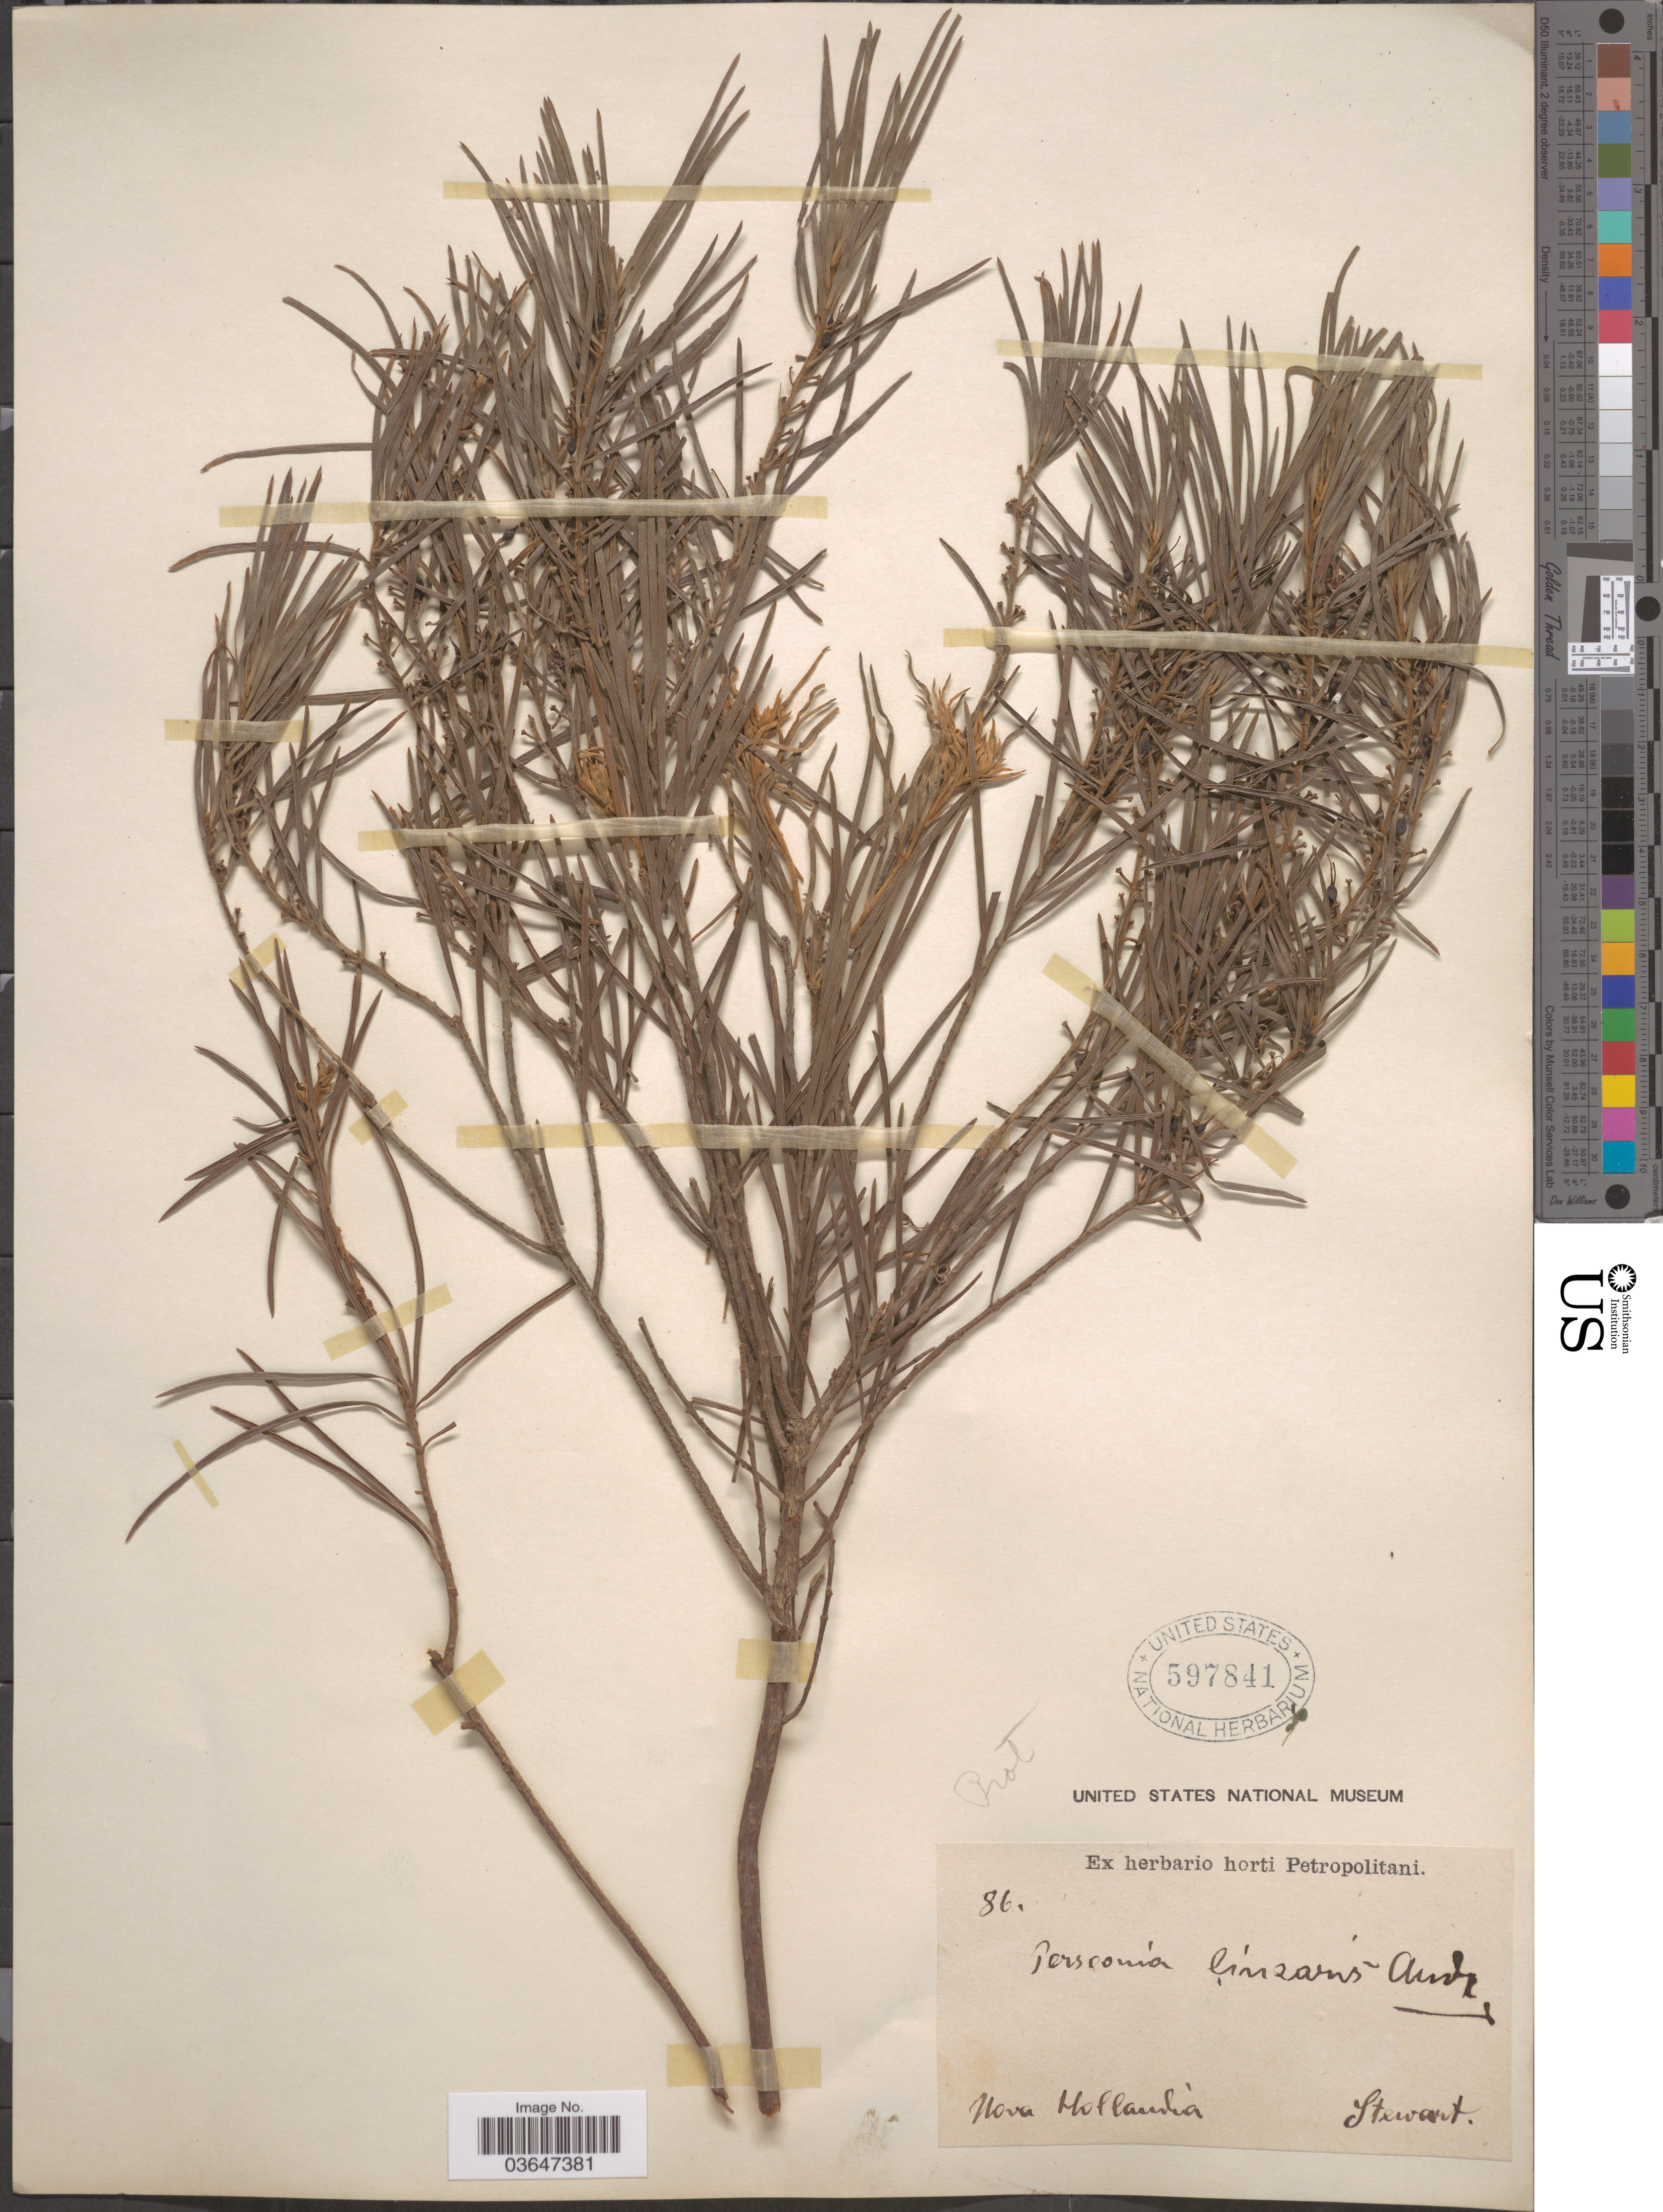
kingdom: Plantae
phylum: Tracheophyta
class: Magnoliopsida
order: Proteales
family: Proteaceae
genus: Persoonia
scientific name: Persoonia linearis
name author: Andrews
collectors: Stewart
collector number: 86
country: Australia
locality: Nova Hollandia.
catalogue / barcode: US 597841